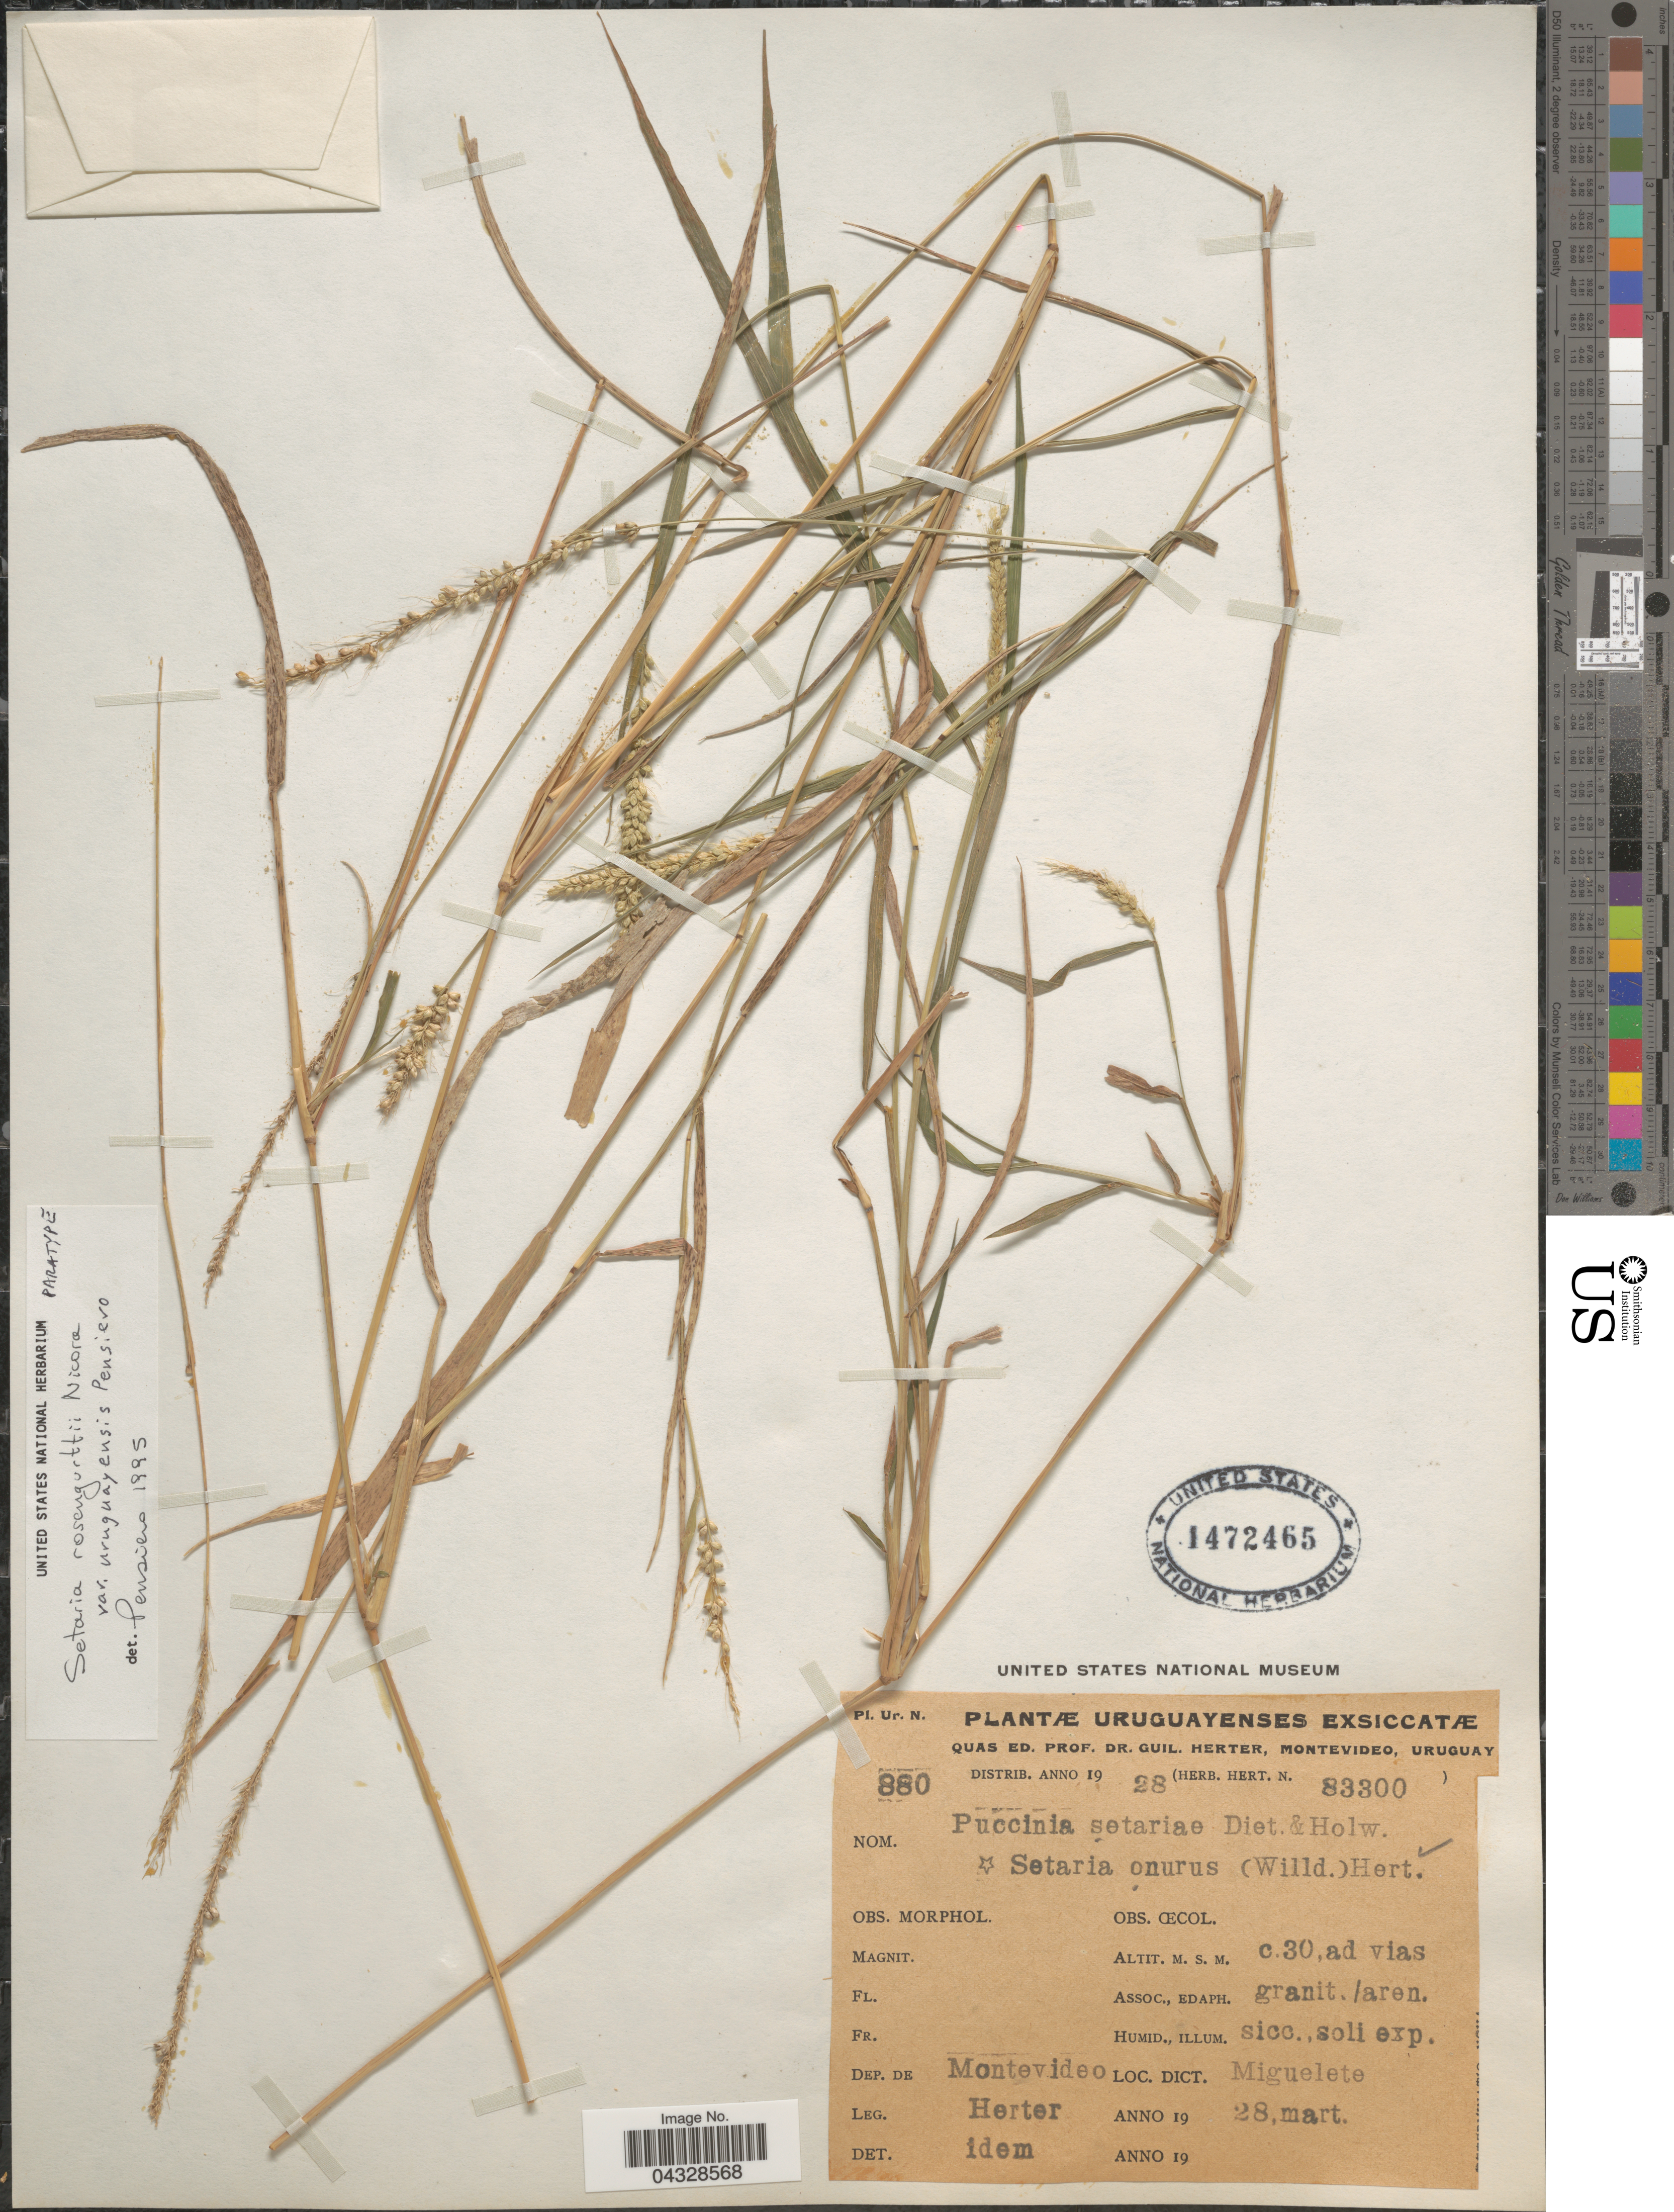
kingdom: Plantae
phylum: Tracheophyta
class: Liliopsida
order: Poales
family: Poaceae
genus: Setaria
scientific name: Setaria rosengurttii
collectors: G. Herter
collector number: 880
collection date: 1928-03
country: Uruguay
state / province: Montevideo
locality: Dep. de Montevideo. Dict. Miguelete.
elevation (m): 30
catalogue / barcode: US 1472465